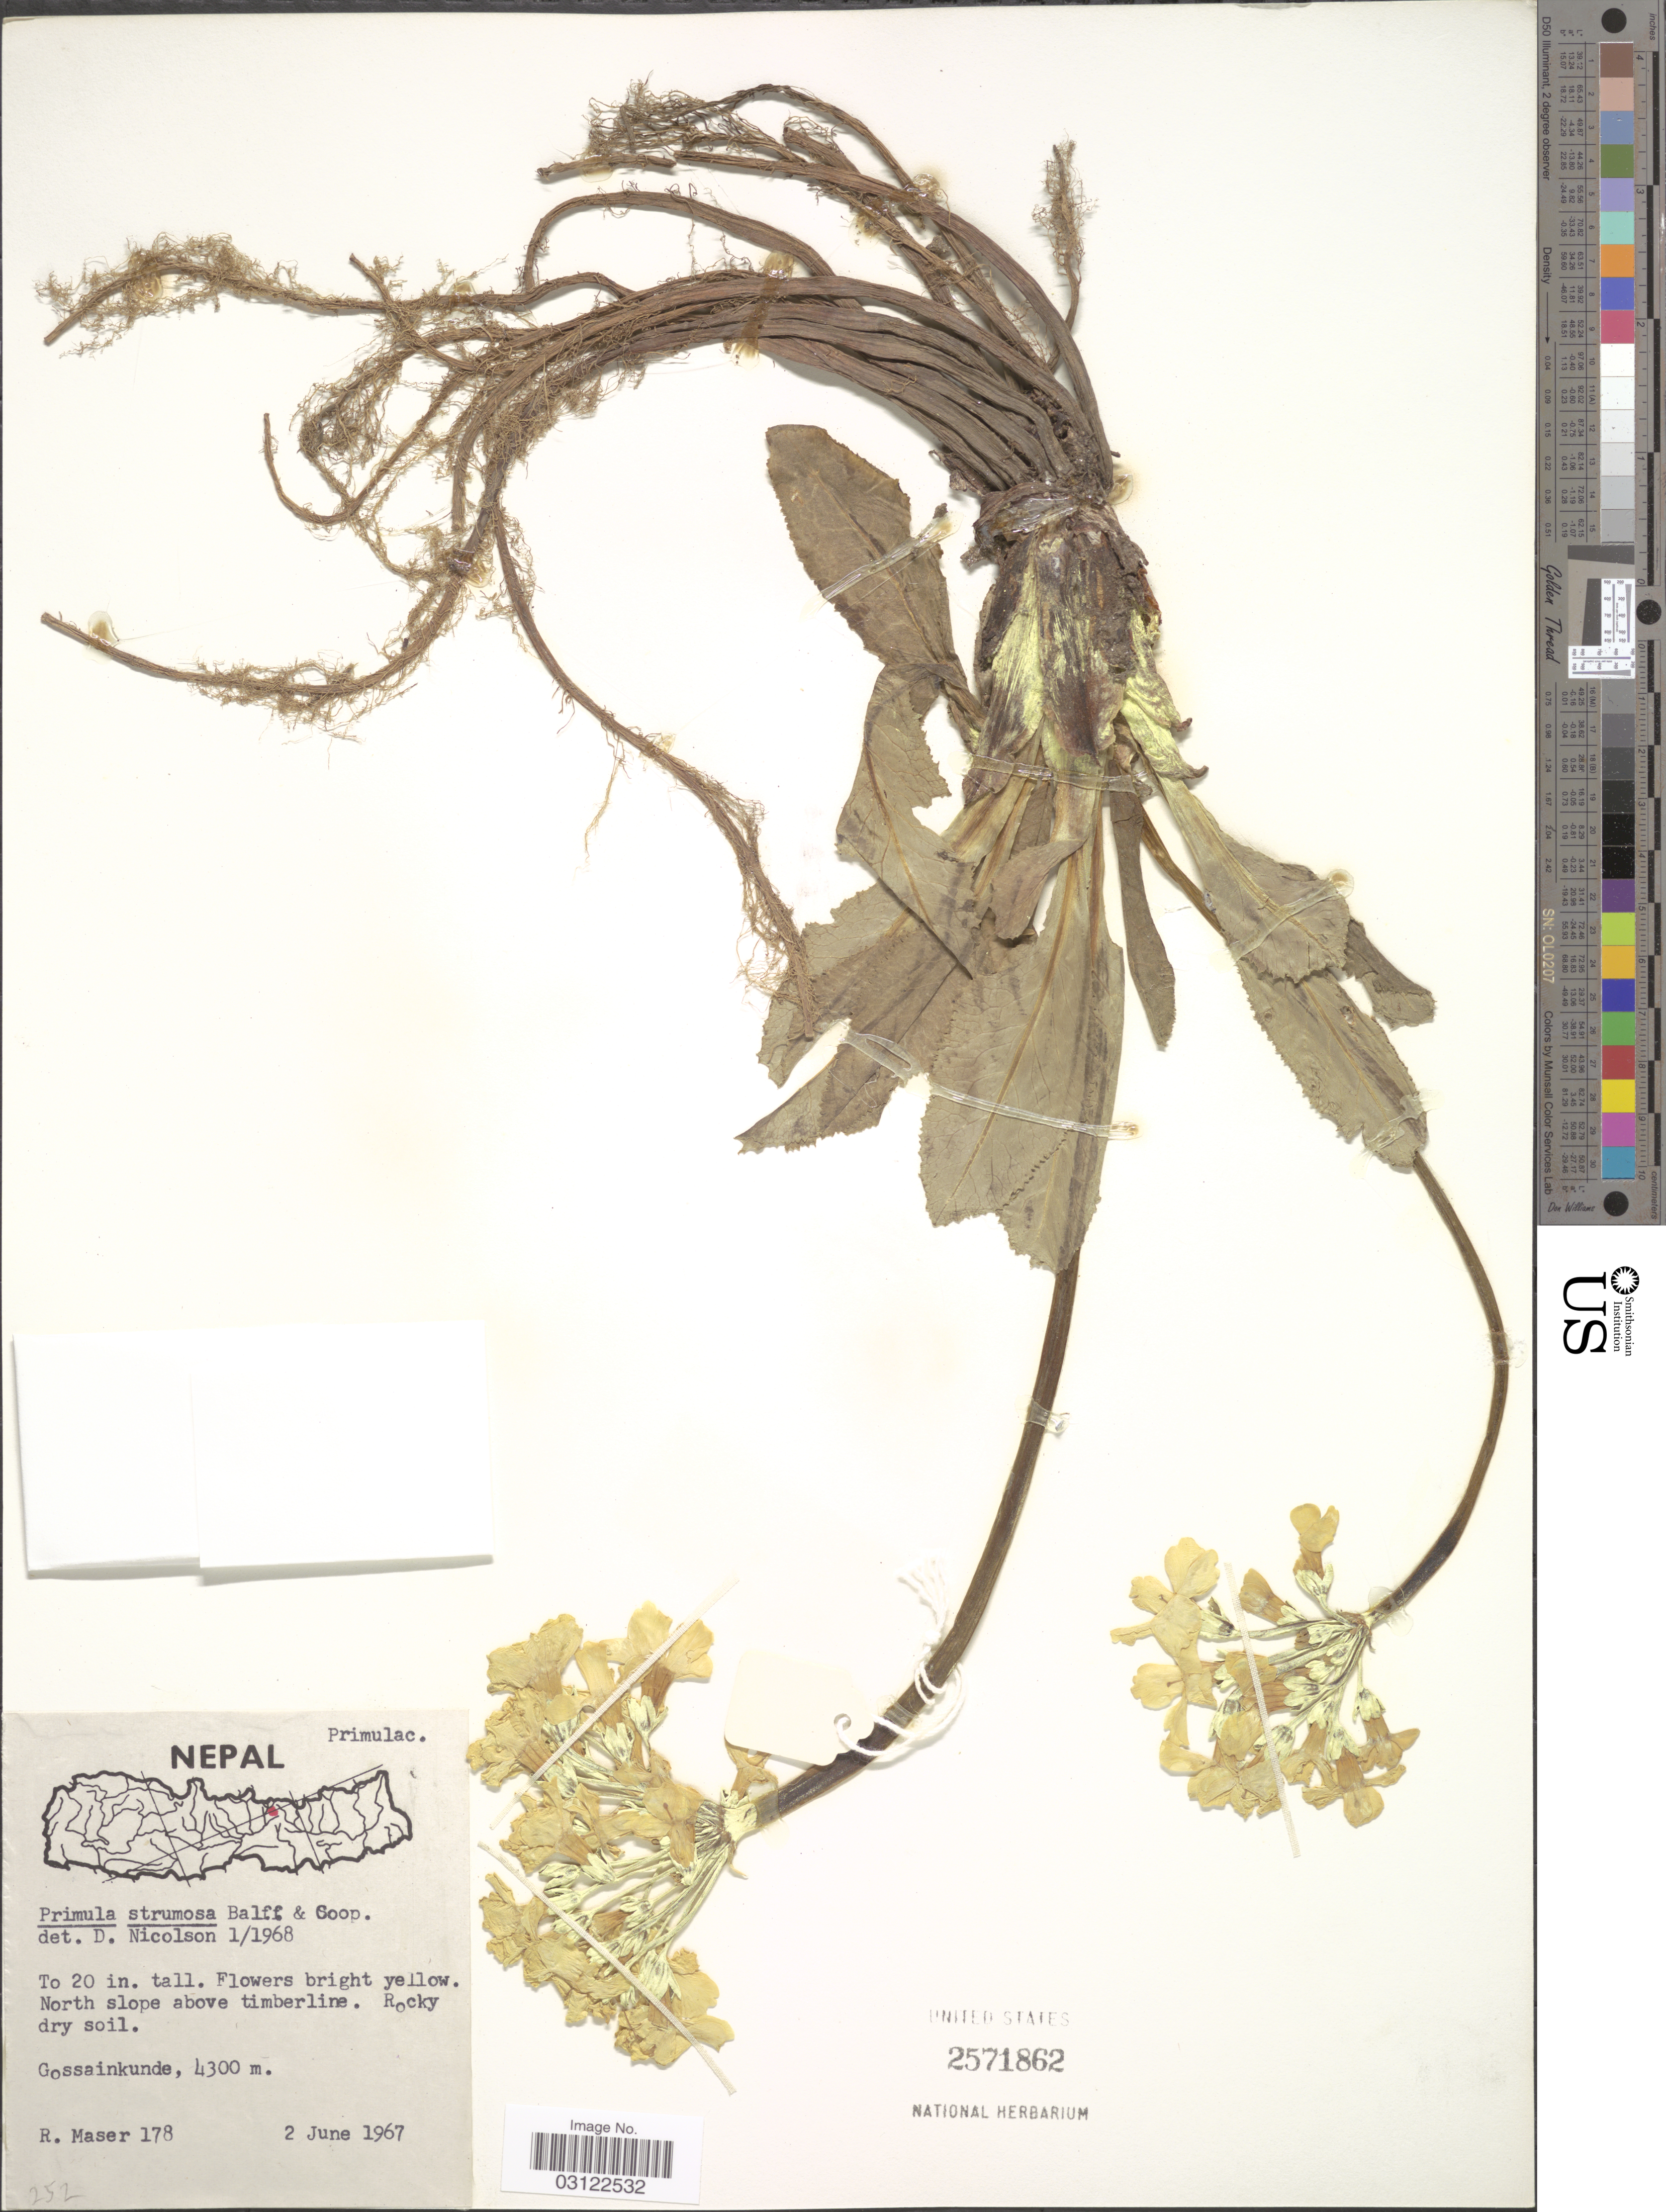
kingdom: Plantae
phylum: Tracheophyta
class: Magnoliopsida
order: Ericales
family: Primulaceae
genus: Primula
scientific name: Primula strumosa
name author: Balf. f. & R.E. Cooper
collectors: R. Maser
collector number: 178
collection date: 1967-06-02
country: Nepal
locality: Gossainkunde.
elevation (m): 4300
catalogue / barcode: US 2571862